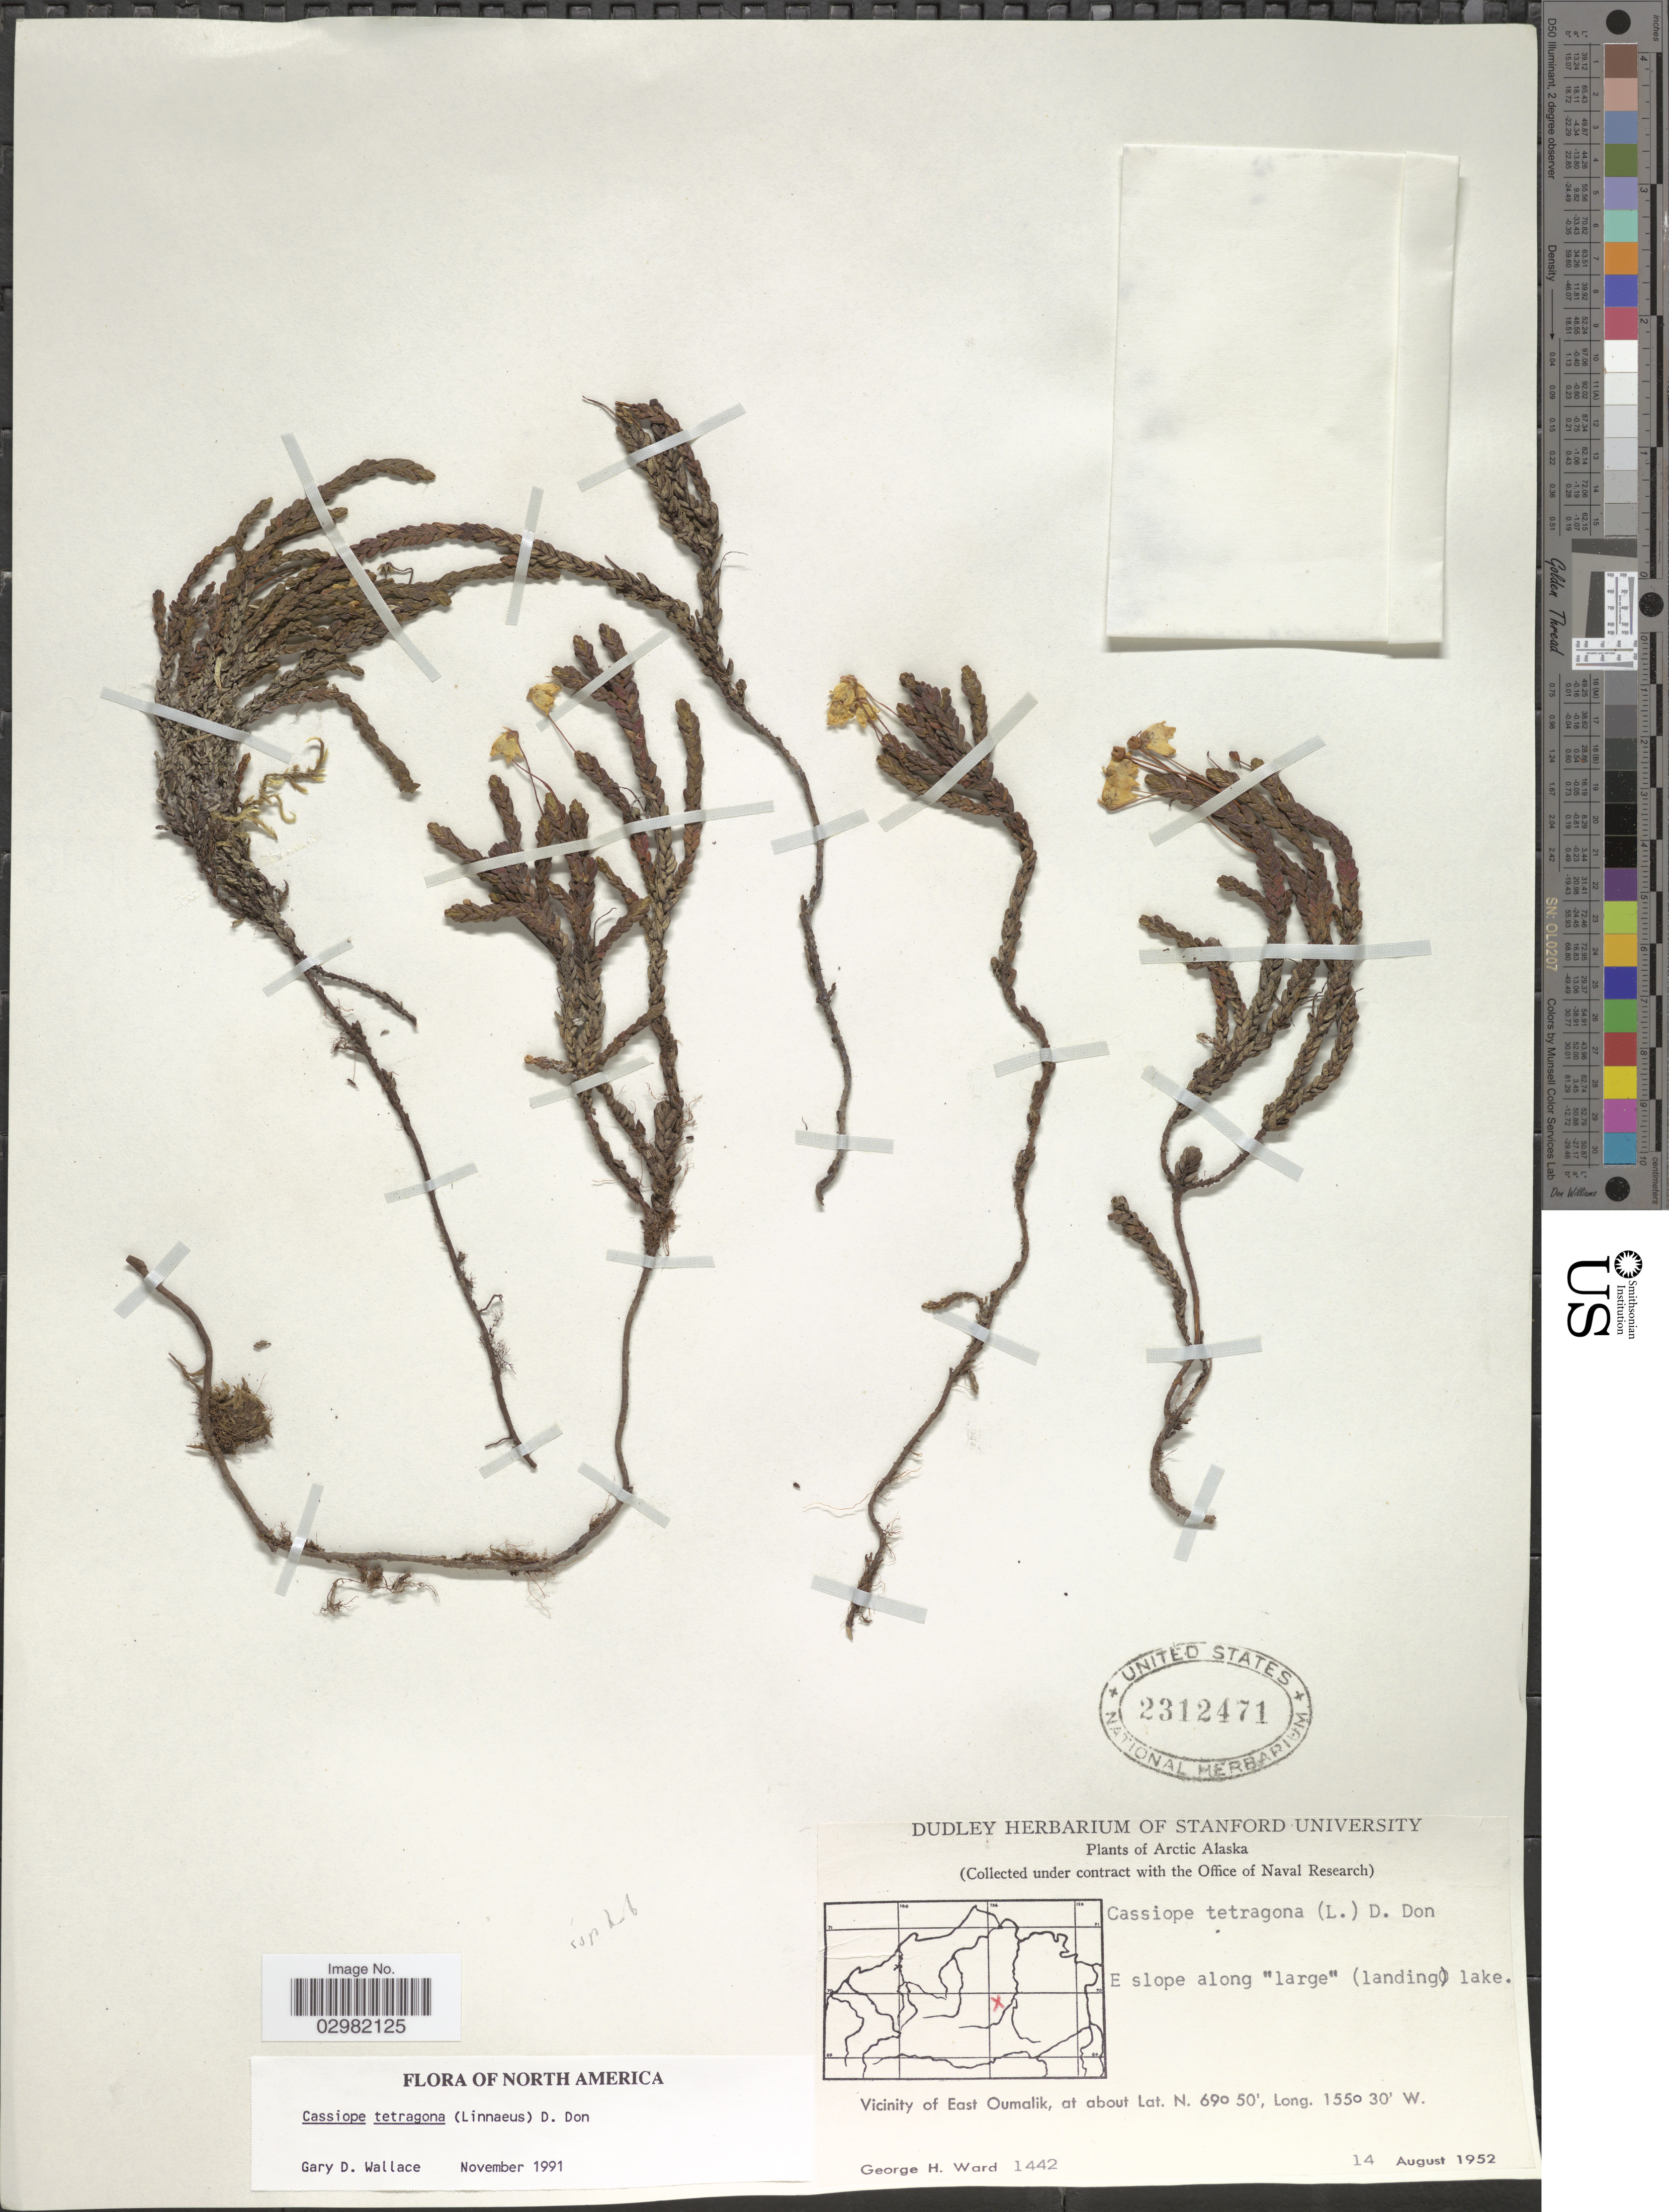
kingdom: Plantae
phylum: Tracheophyta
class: Magnoliopsida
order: Ericales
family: Ericaceae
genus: Cassiope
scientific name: Cassiope tetragona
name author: (L.) D. Don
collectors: G. H. Ward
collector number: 1442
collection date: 1952-08-14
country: United States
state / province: Alaska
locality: Arctic Alaska. E slope along "large" (landing) lake. Vicinity of East Oumalik.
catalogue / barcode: US 2312471